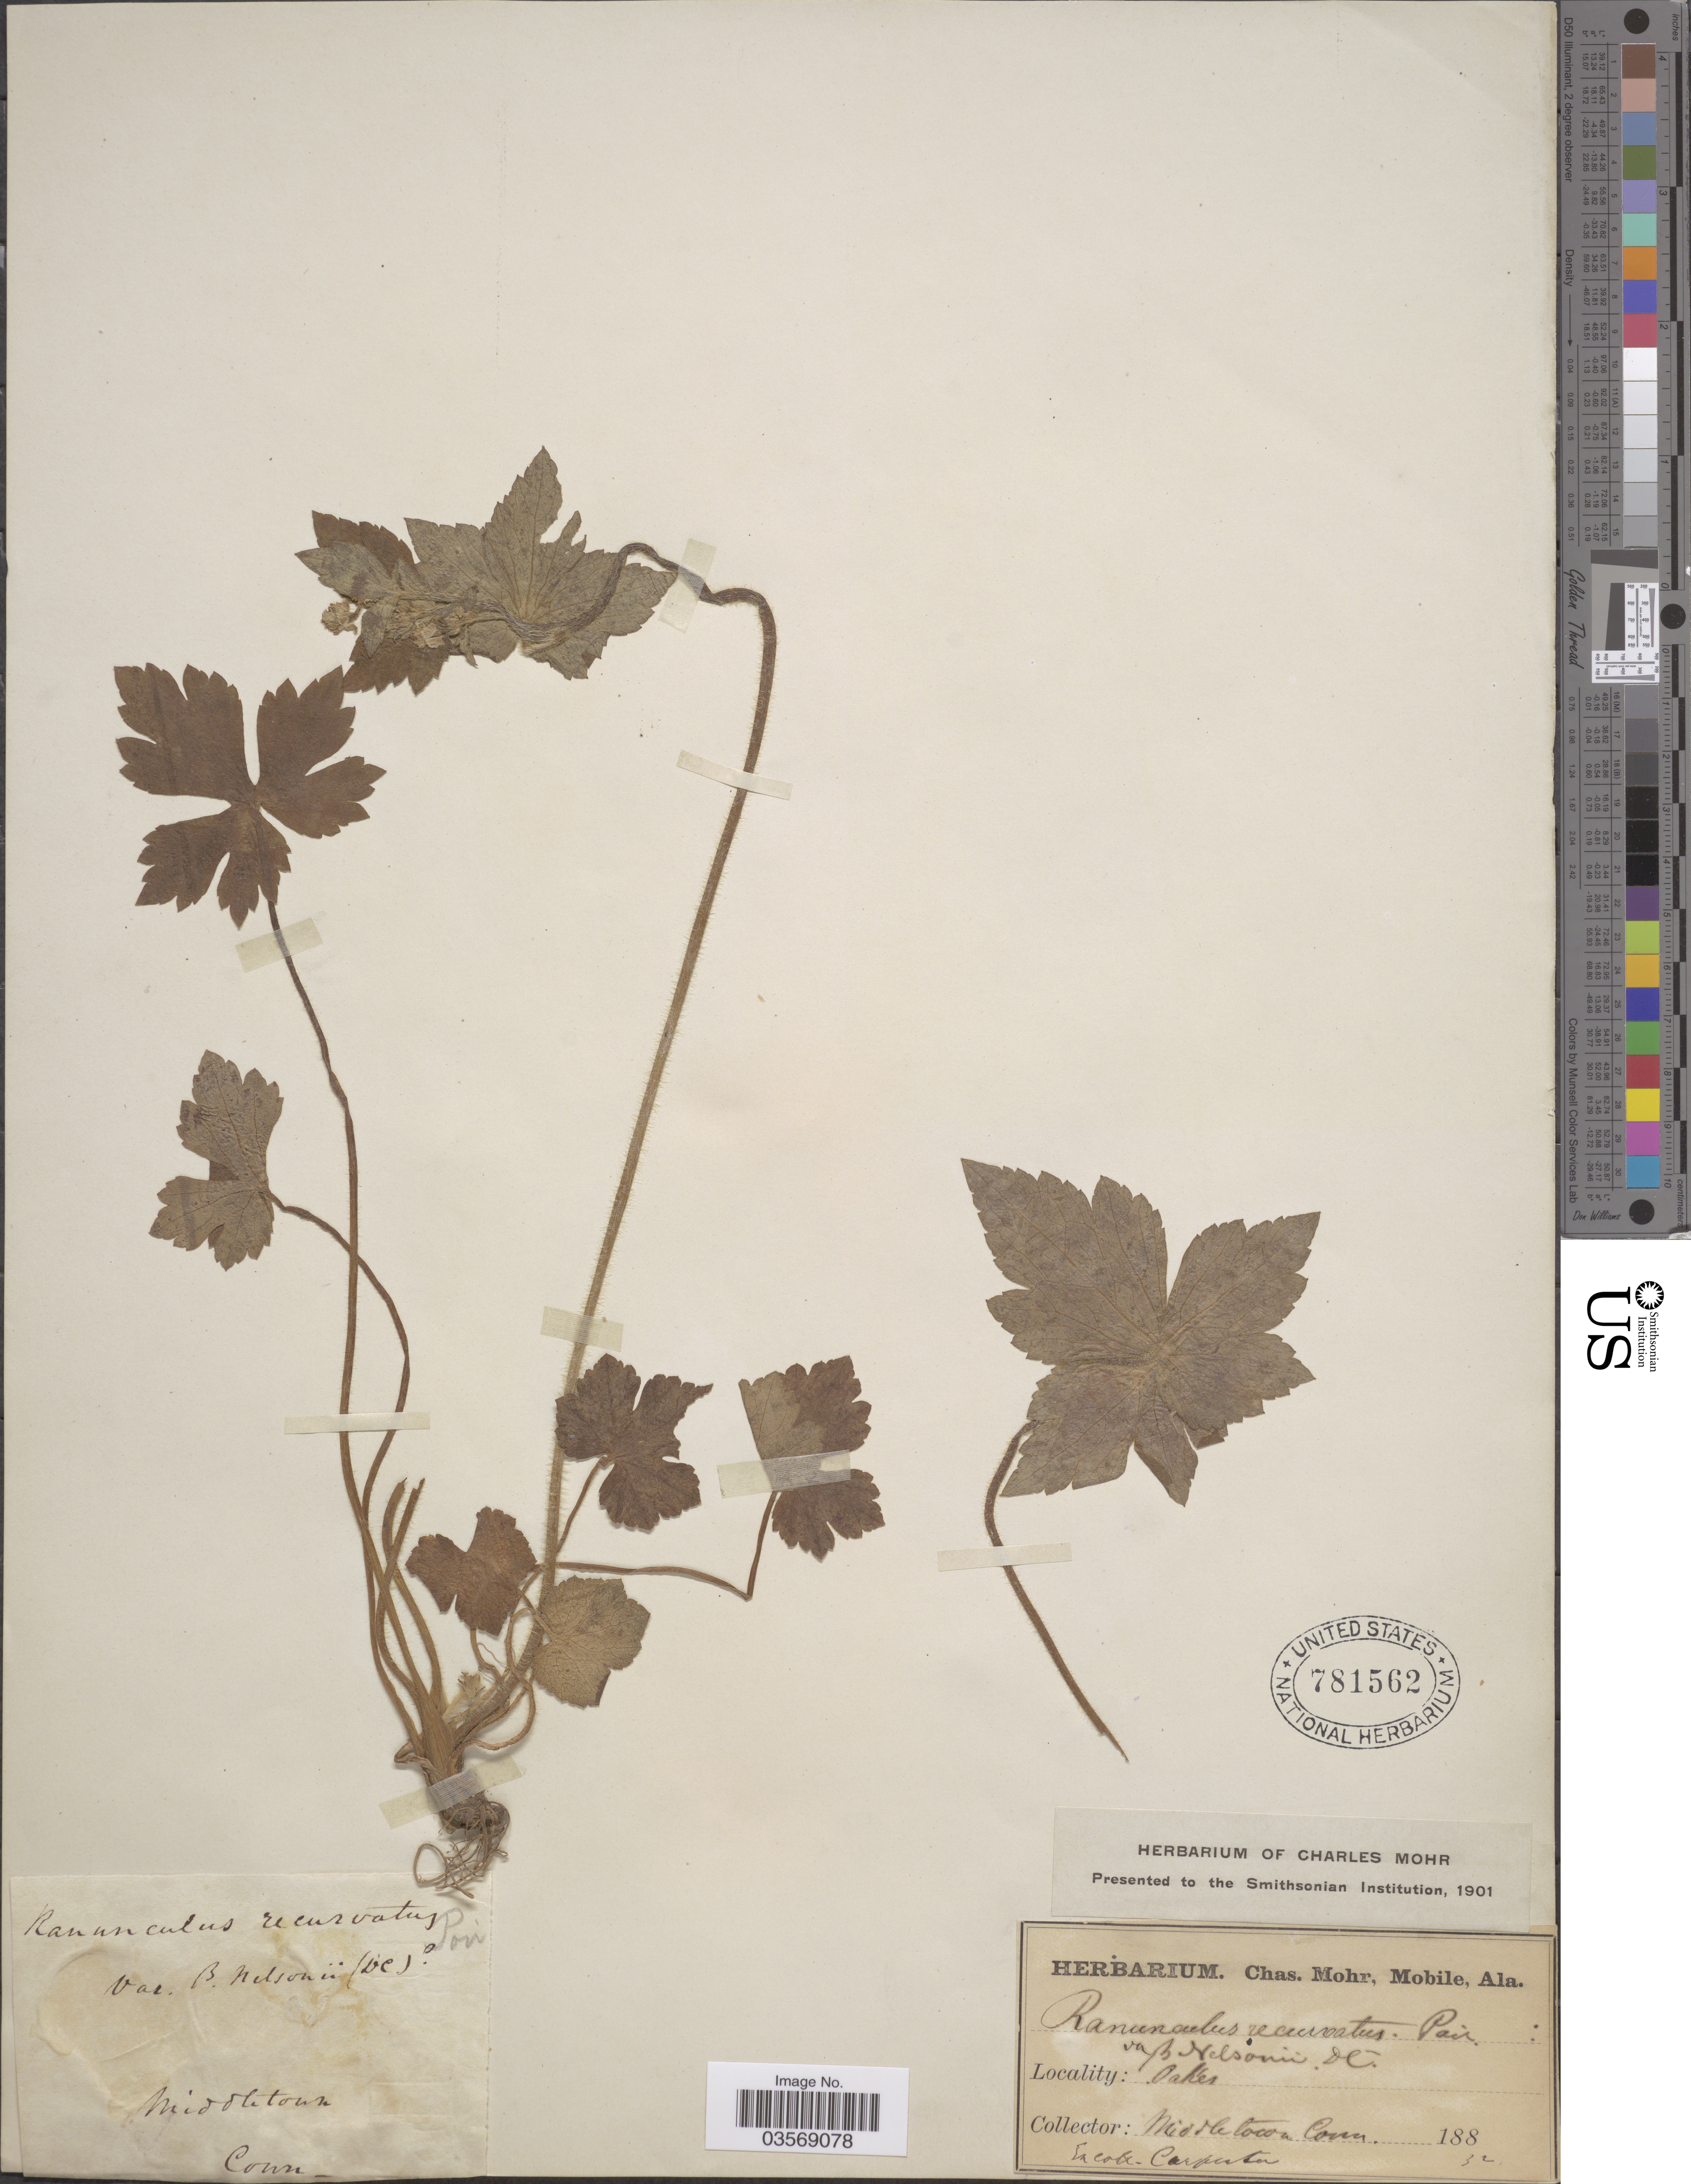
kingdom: Plantae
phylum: Tracheophyta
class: Magnoliopsida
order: Ranunculales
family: Ranunculaceae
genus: Ranunculus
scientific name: Ranunculus recurvatus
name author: Poir.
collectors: -. Carpenter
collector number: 32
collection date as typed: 188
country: United States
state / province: Connecticut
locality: Middletown.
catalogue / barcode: US 781562